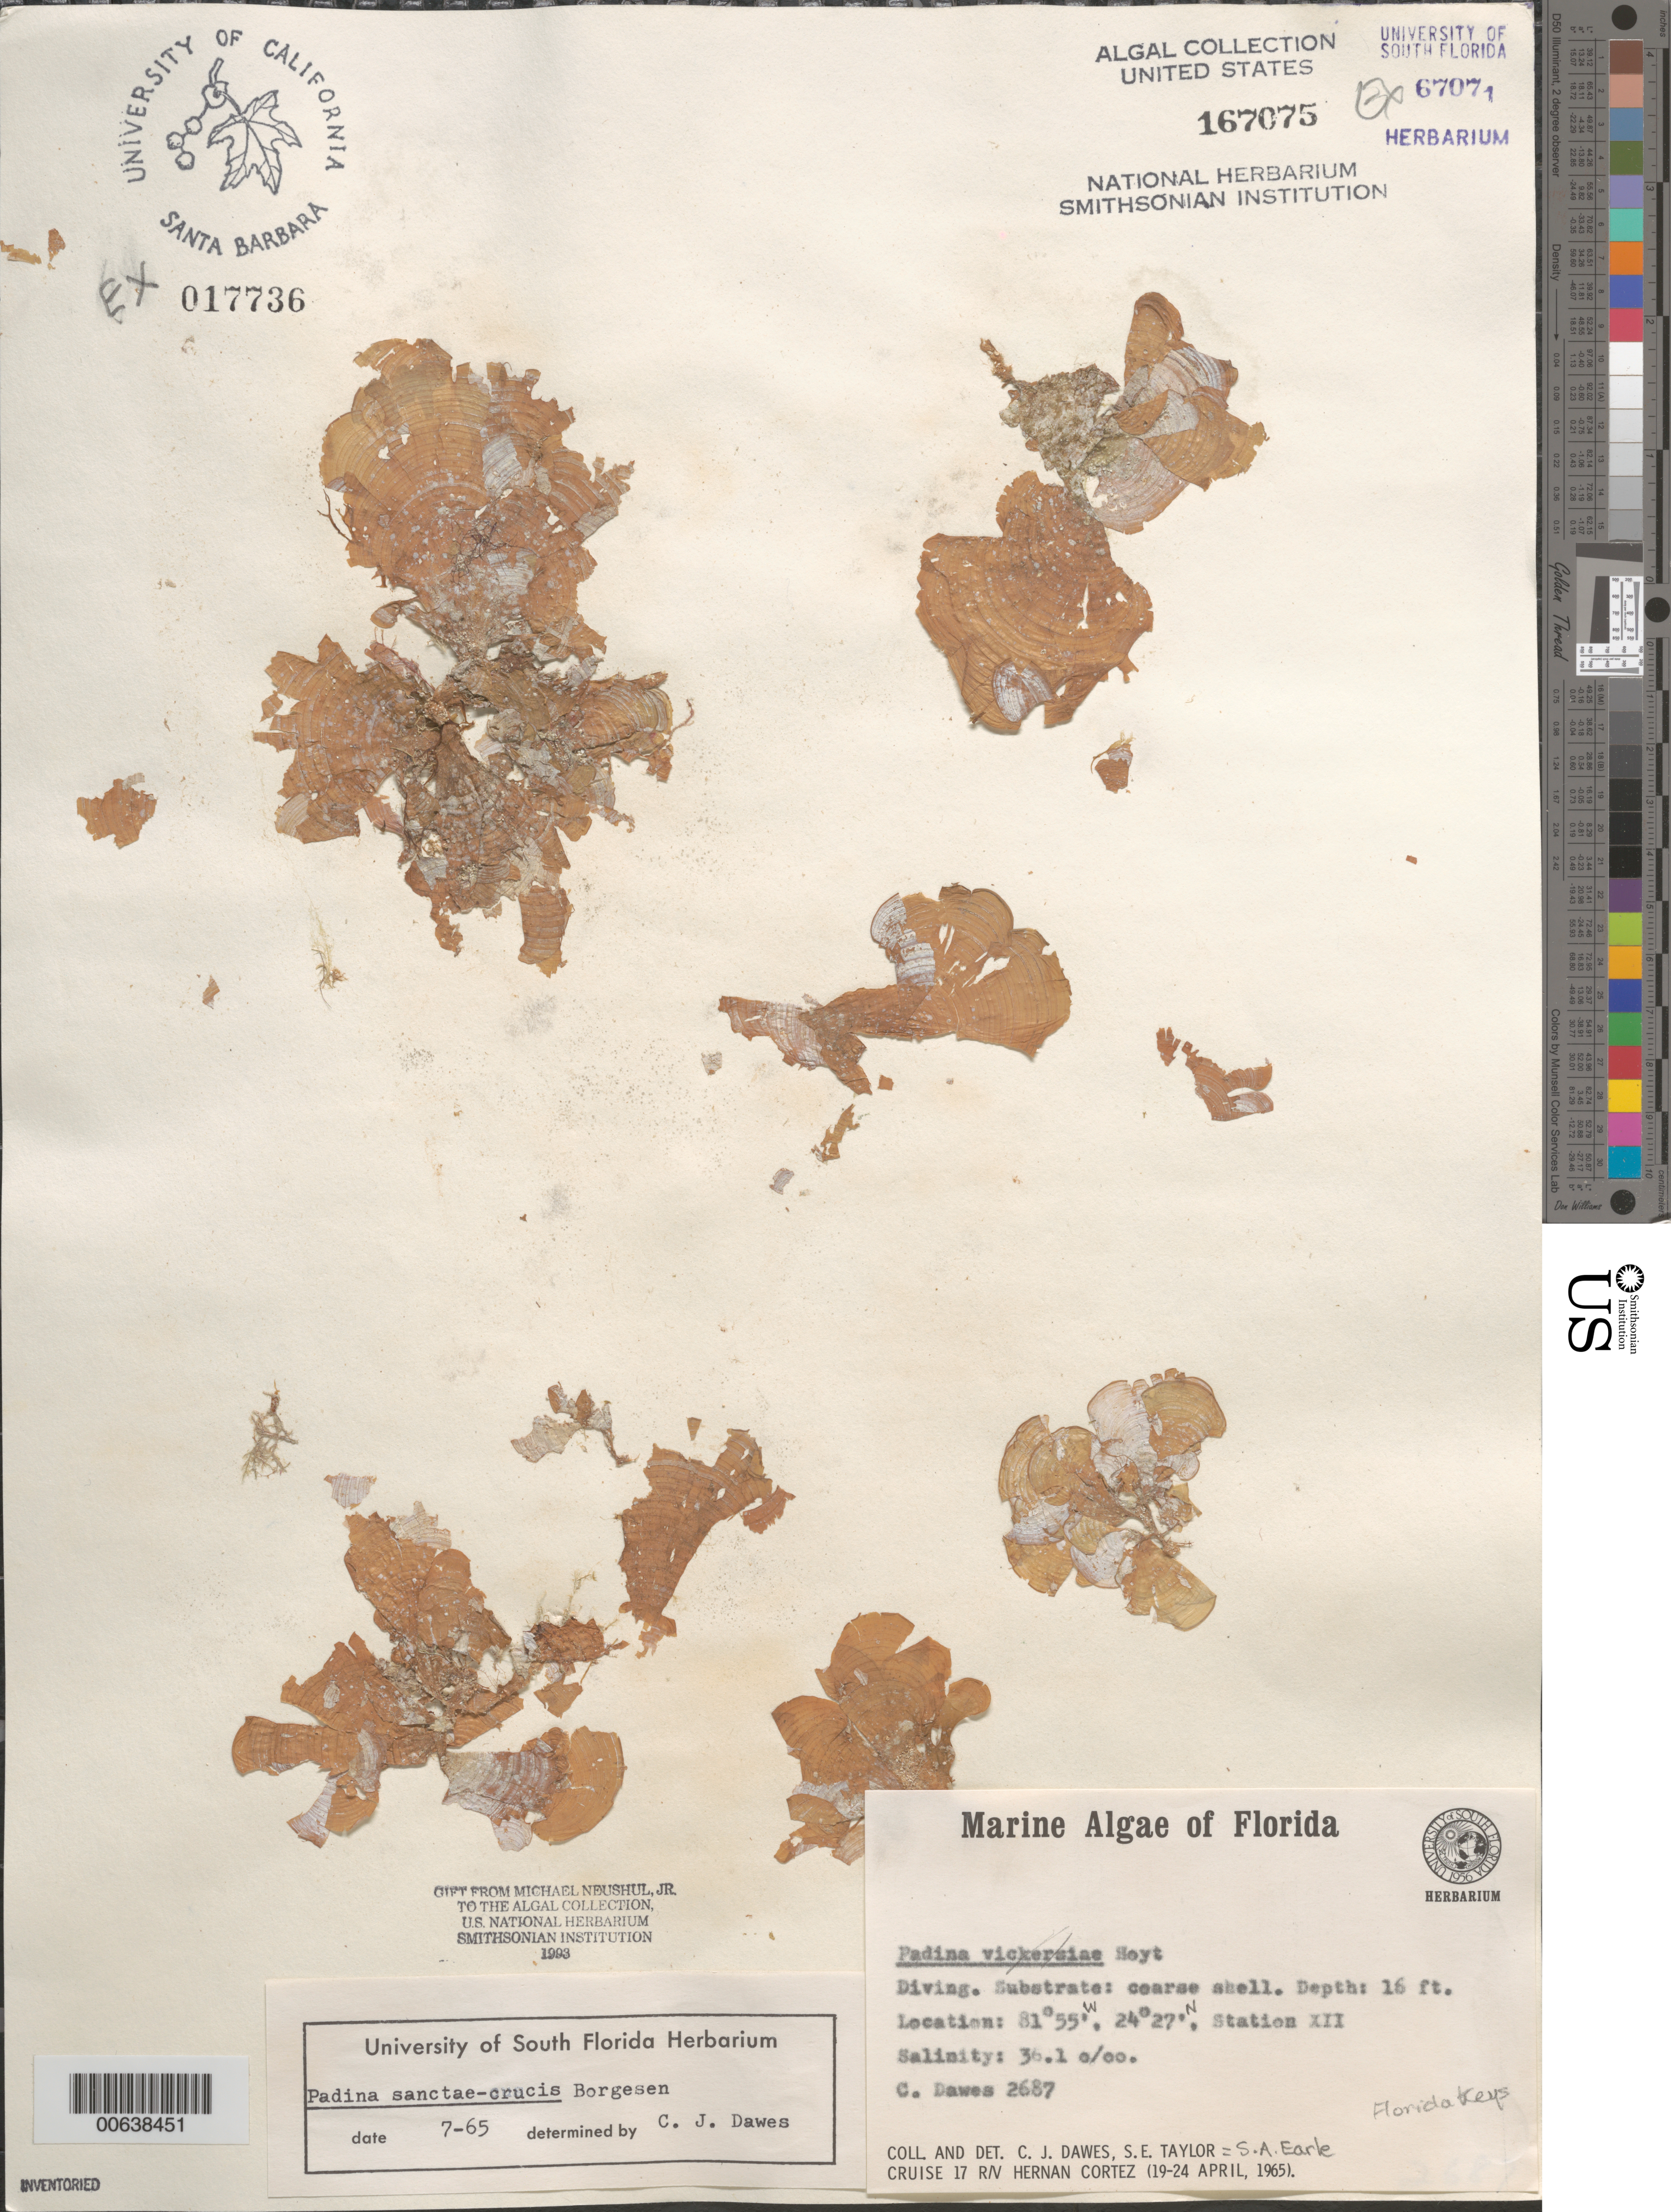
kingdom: Chromista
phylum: Ochrophyta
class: Phaeophyceae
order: Dictyotales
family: Dictyotaceae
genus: Padina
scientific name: Padina sanctae-crucis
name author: Børgesen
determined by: Dawes, C. J.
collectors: C. Dawes & S. A. Earle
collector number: CJD 2687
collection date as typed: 19 Apr 1965 to 24 Apr 1965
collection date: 1965-04-19/1965-04-24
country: United States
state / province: Florida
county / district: Monroe County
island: Florida Keys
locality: Key West area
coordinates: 24 27' N, 81 55' W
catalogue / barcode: US 167075